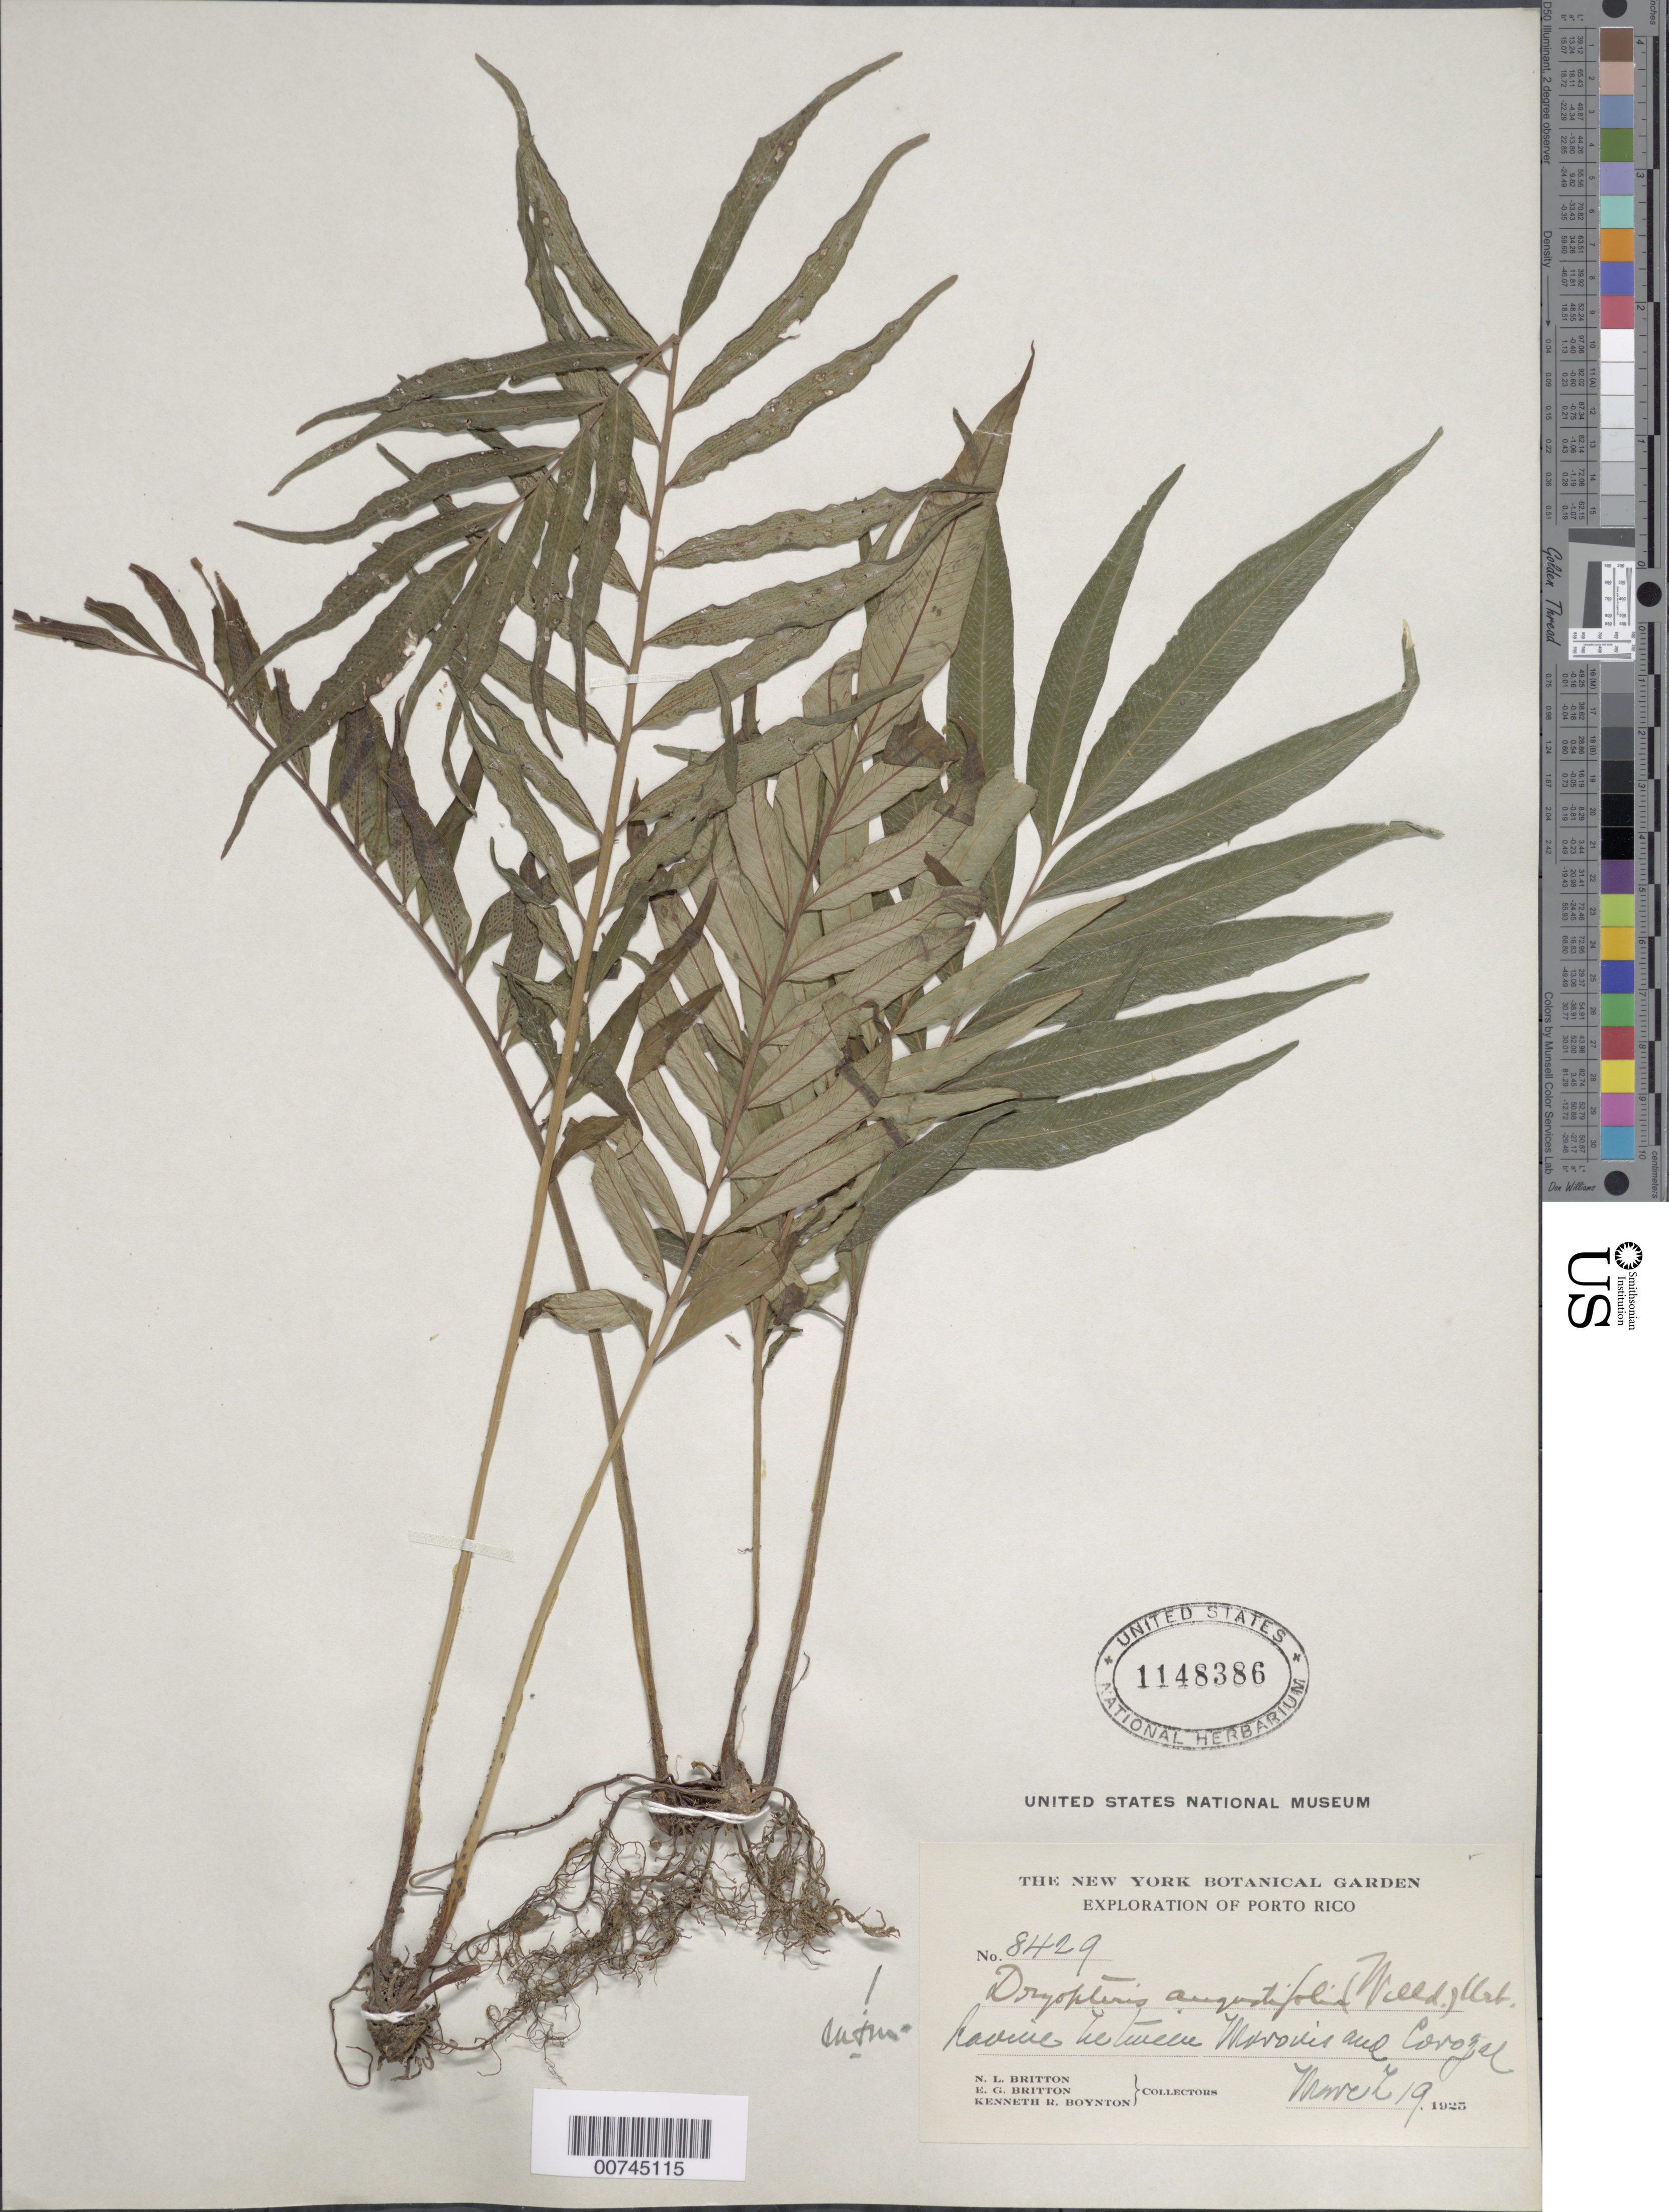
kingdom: Plantae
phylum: Tracheophyta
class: Polypodiopsida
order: Polypodiales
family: Thelypteridaceae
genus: Meniscium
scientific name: Meniscium angustifolium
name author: Willd.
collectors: N. Britton, E. G. Britton & K. Boyton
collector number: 8429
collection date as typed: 19 Mar 1925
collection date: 1925-03-19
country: Puerto Rico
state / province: Morovis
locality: Ravine between Marovis and Corozal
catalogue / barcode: US 1148386